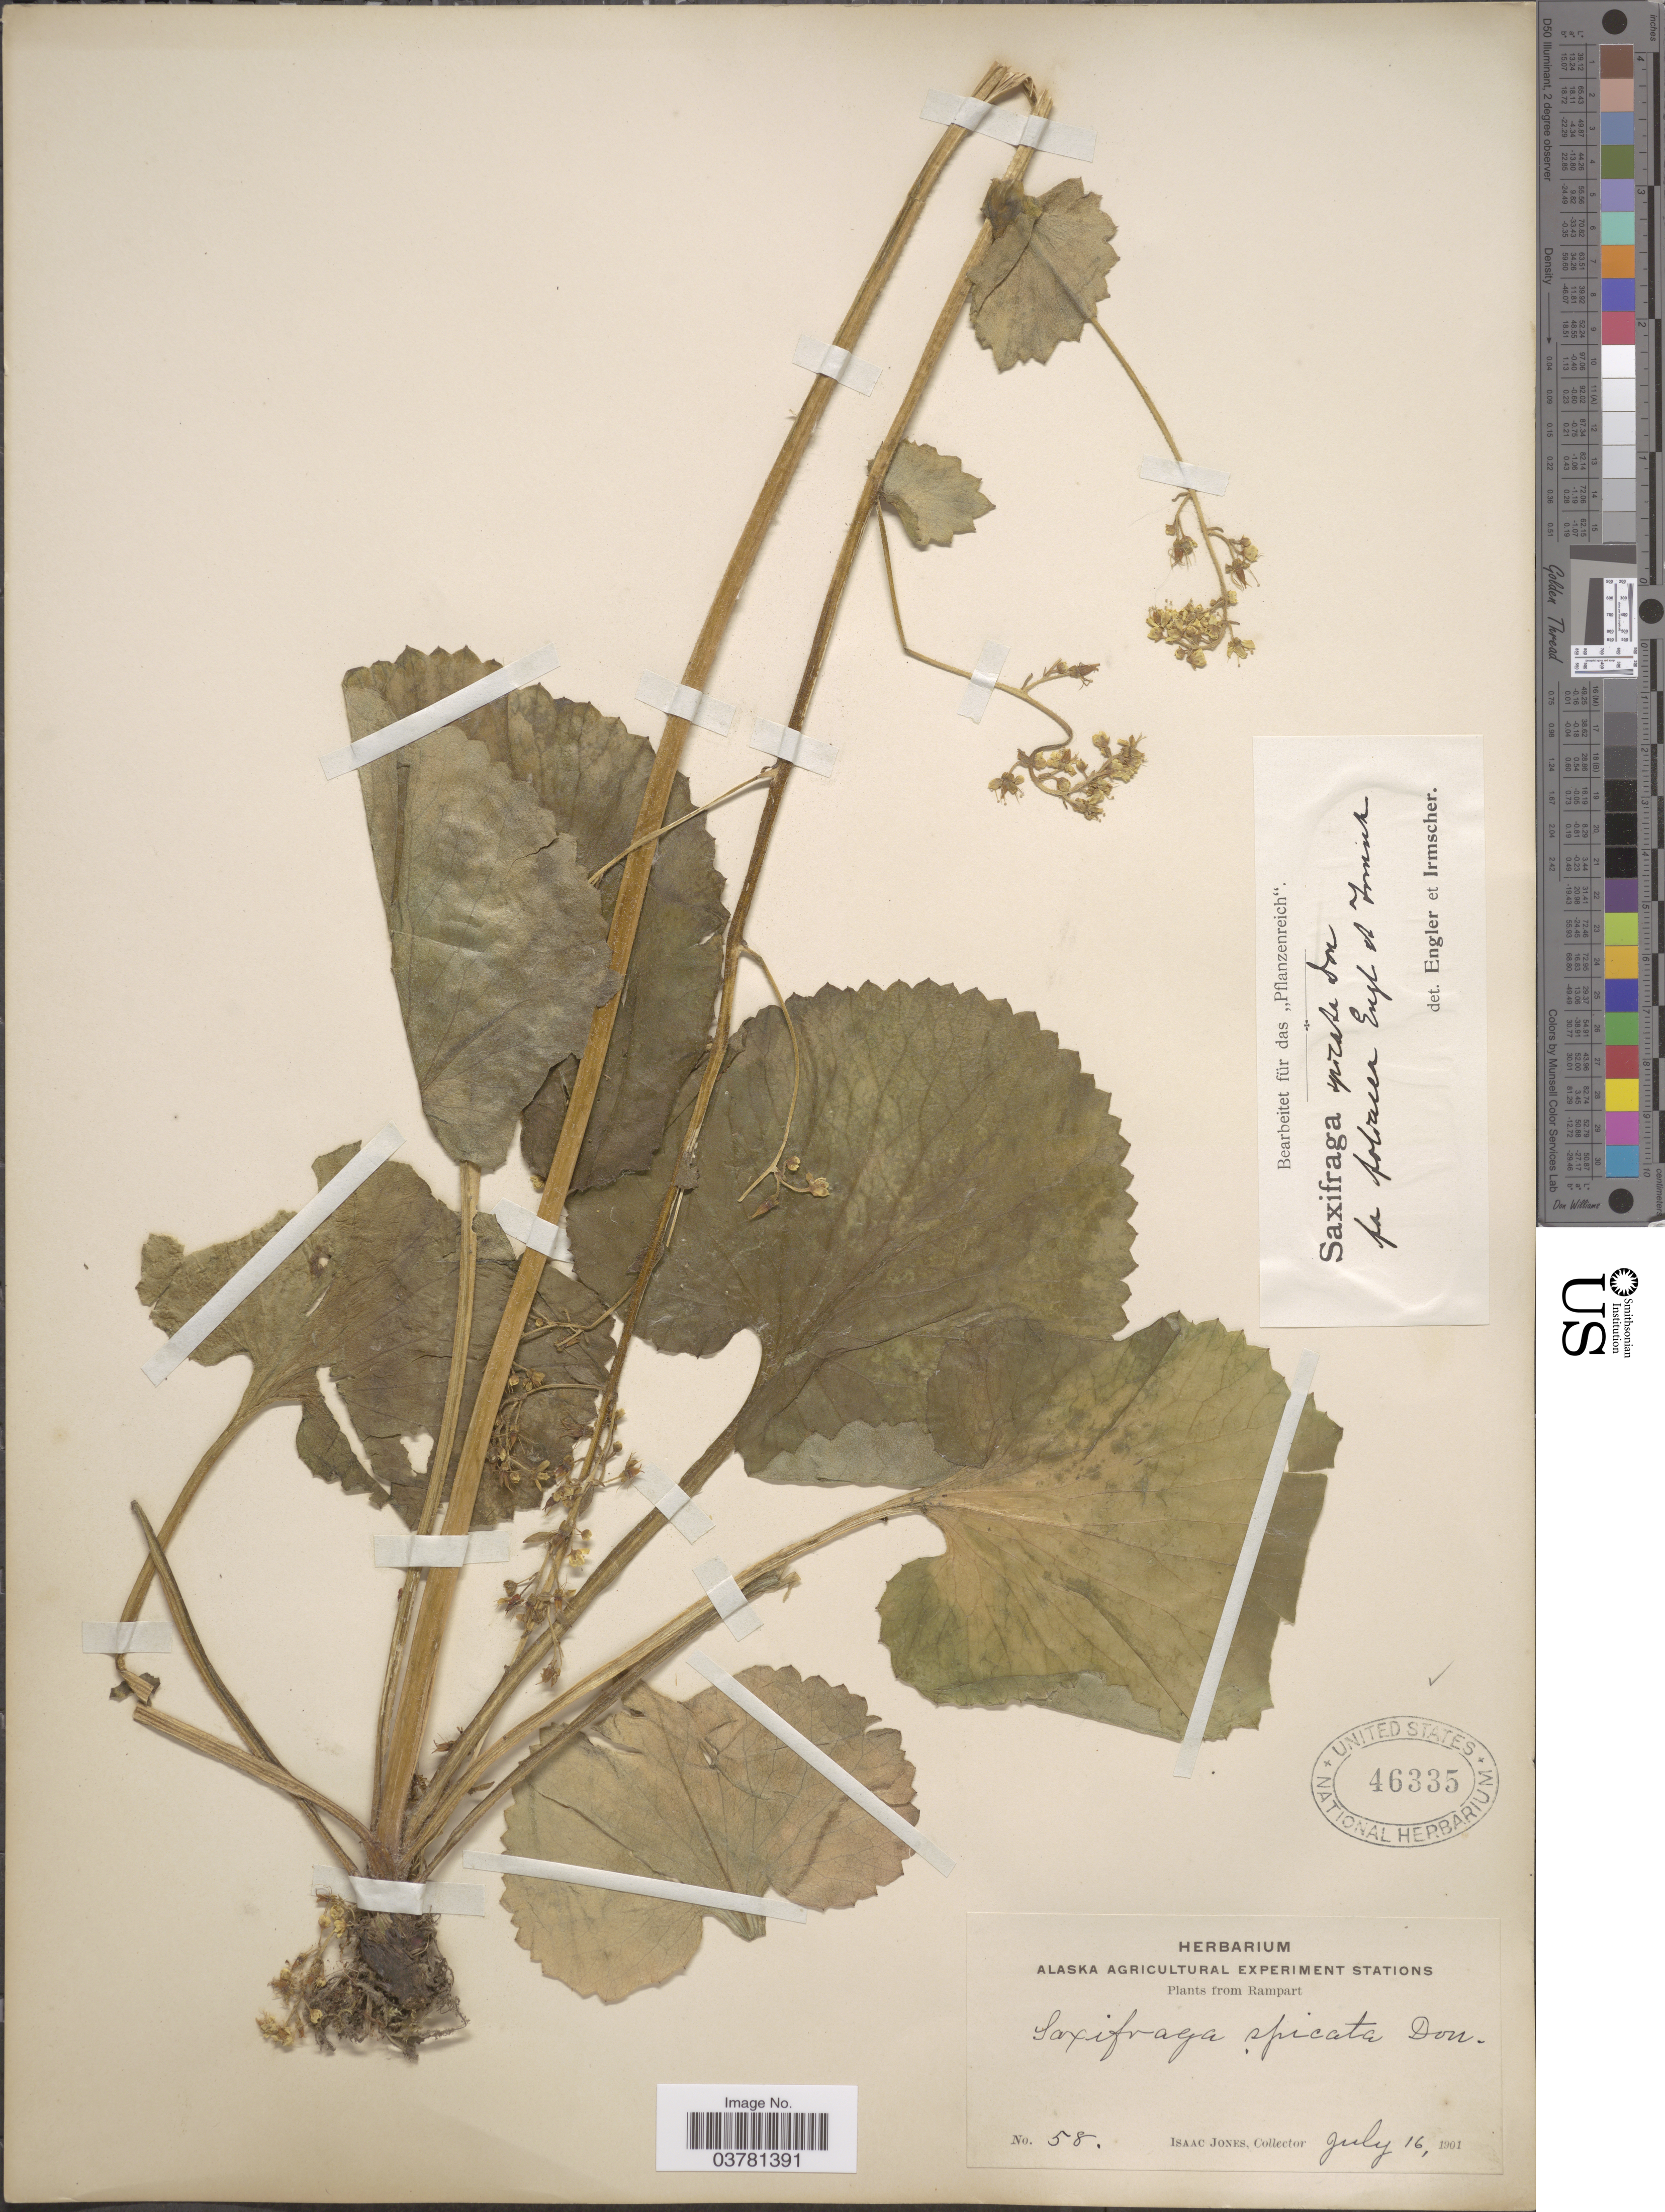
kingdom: Plantae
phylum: Tracheophyta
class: Magnoliopsida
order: Saxifragales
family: Saxifragaceae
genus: Micranthes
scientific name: Micranthes spicata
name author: (D. Don) Small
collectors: I. Jones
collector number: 58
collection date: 1901-07-16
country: United States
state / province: Alaska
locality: Rampart.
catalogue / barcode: US 46335